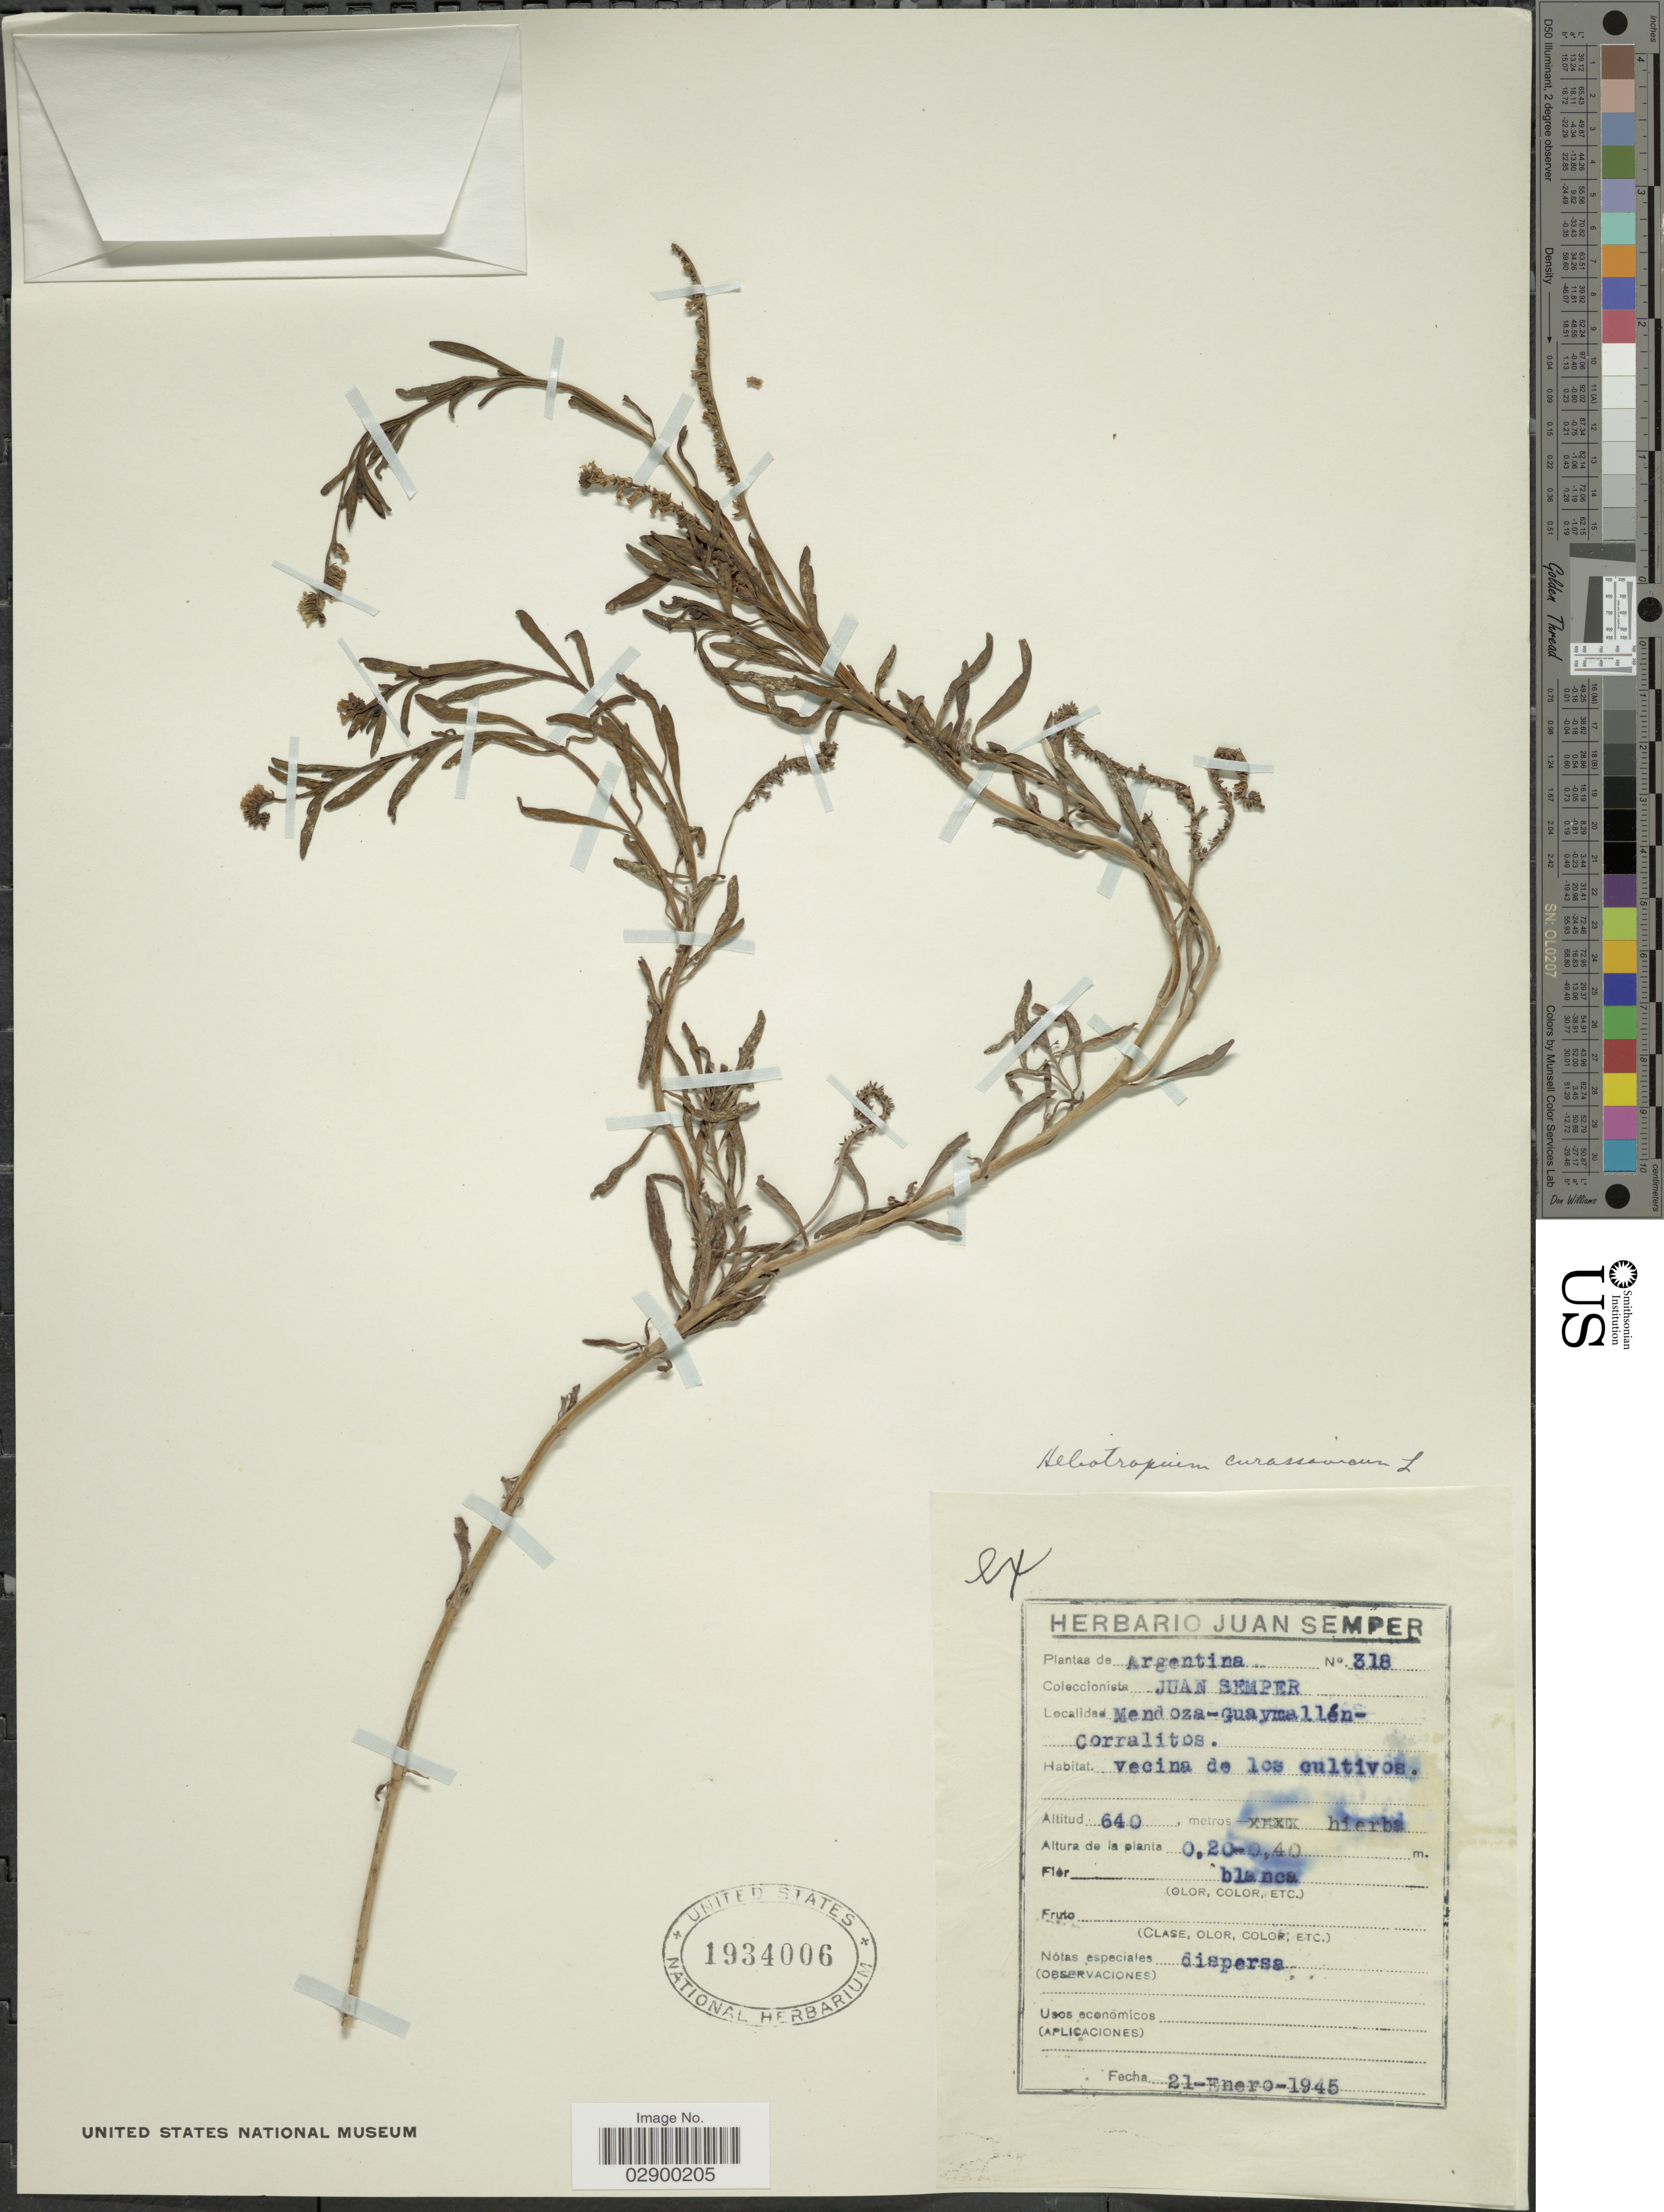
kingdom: Plantae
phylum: Tracheophyta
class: Magnoliopsida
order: Boraginales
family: Heliotropiaceae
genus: Heliotropium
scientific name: Heliotropium curassavicum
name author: L.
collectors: J. Semper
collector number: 318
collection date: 1945-01-21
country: Argentina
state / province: Mendoza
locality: Mendoza-Guaymallén-Corralitos.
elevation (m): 640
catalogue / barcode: US 1934006